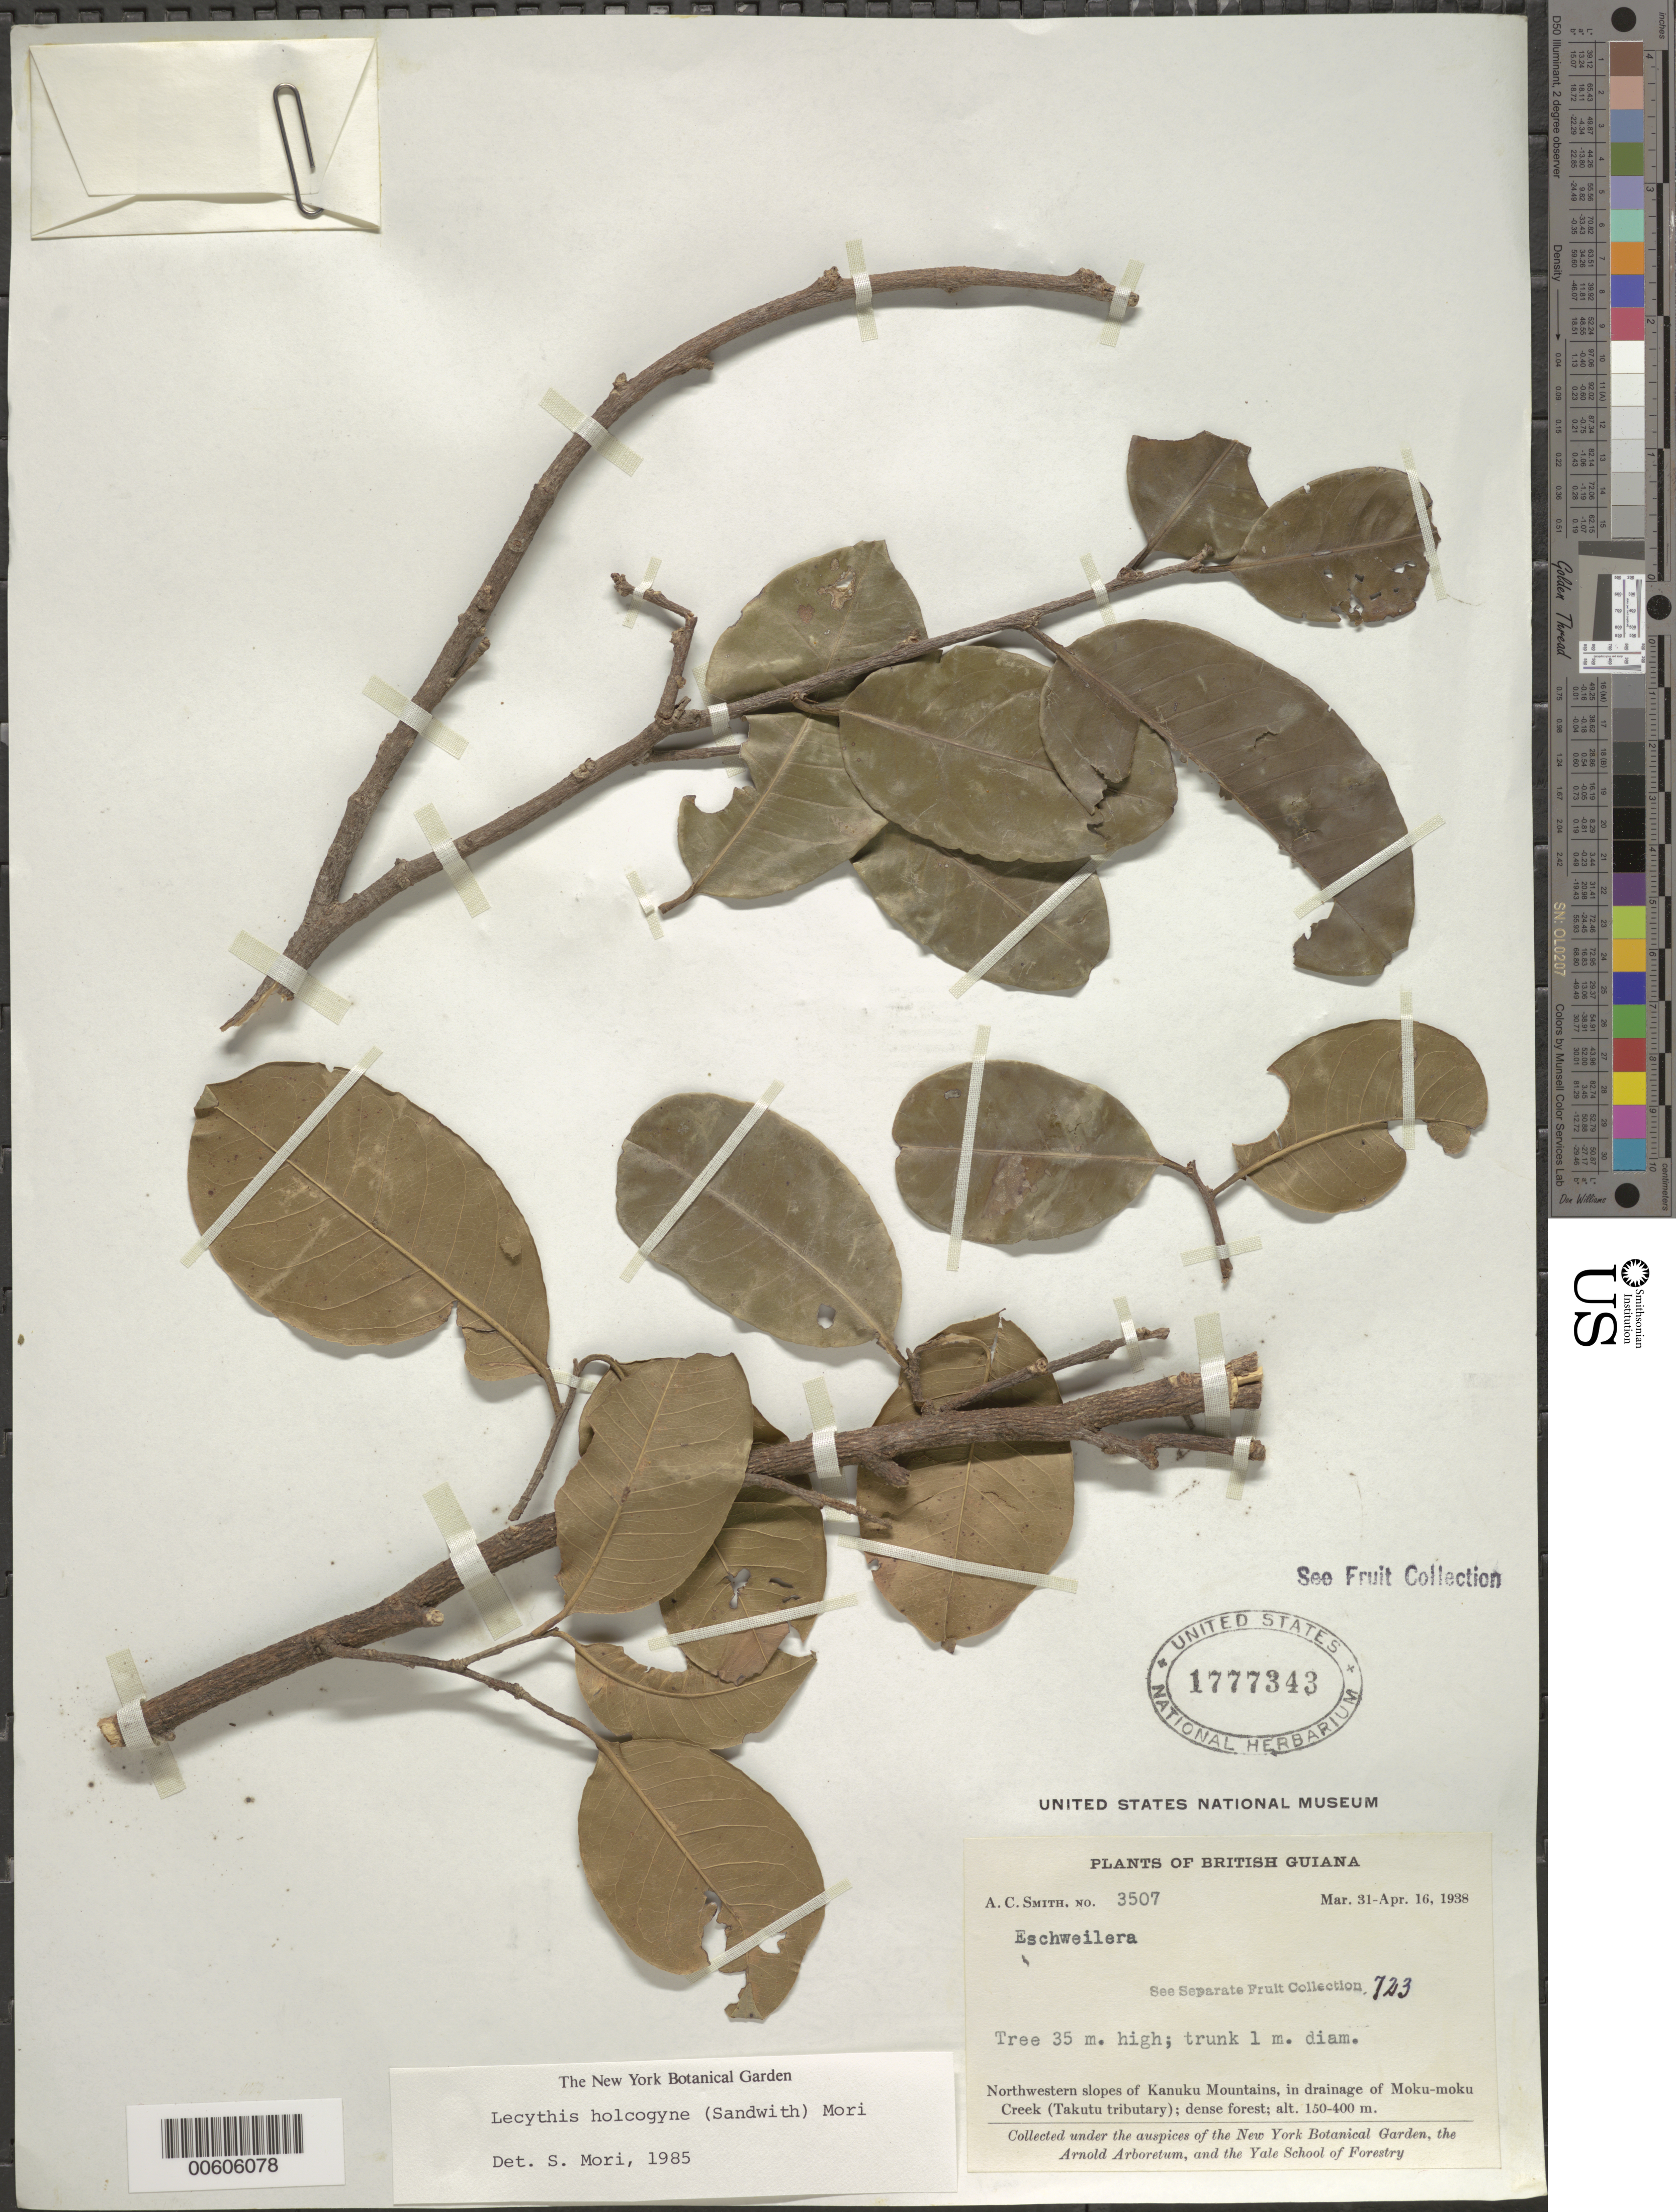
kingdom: Plantae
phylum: Tracheophyta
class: Magnoliopsida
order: Ericales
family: Lecythidaceae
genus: Lecythis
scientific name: Lecythis holcogyne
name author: (Sandwith) S.A. Mori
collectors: A. C. Smith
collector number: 3507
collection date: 1938-03-31/1938-04-16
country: Guyana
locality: Northwestern slopes of Kanuku Mountains, in drainage of Moku-moku Creek (Takutu tributary).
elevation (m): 150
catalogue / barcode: US 1777343